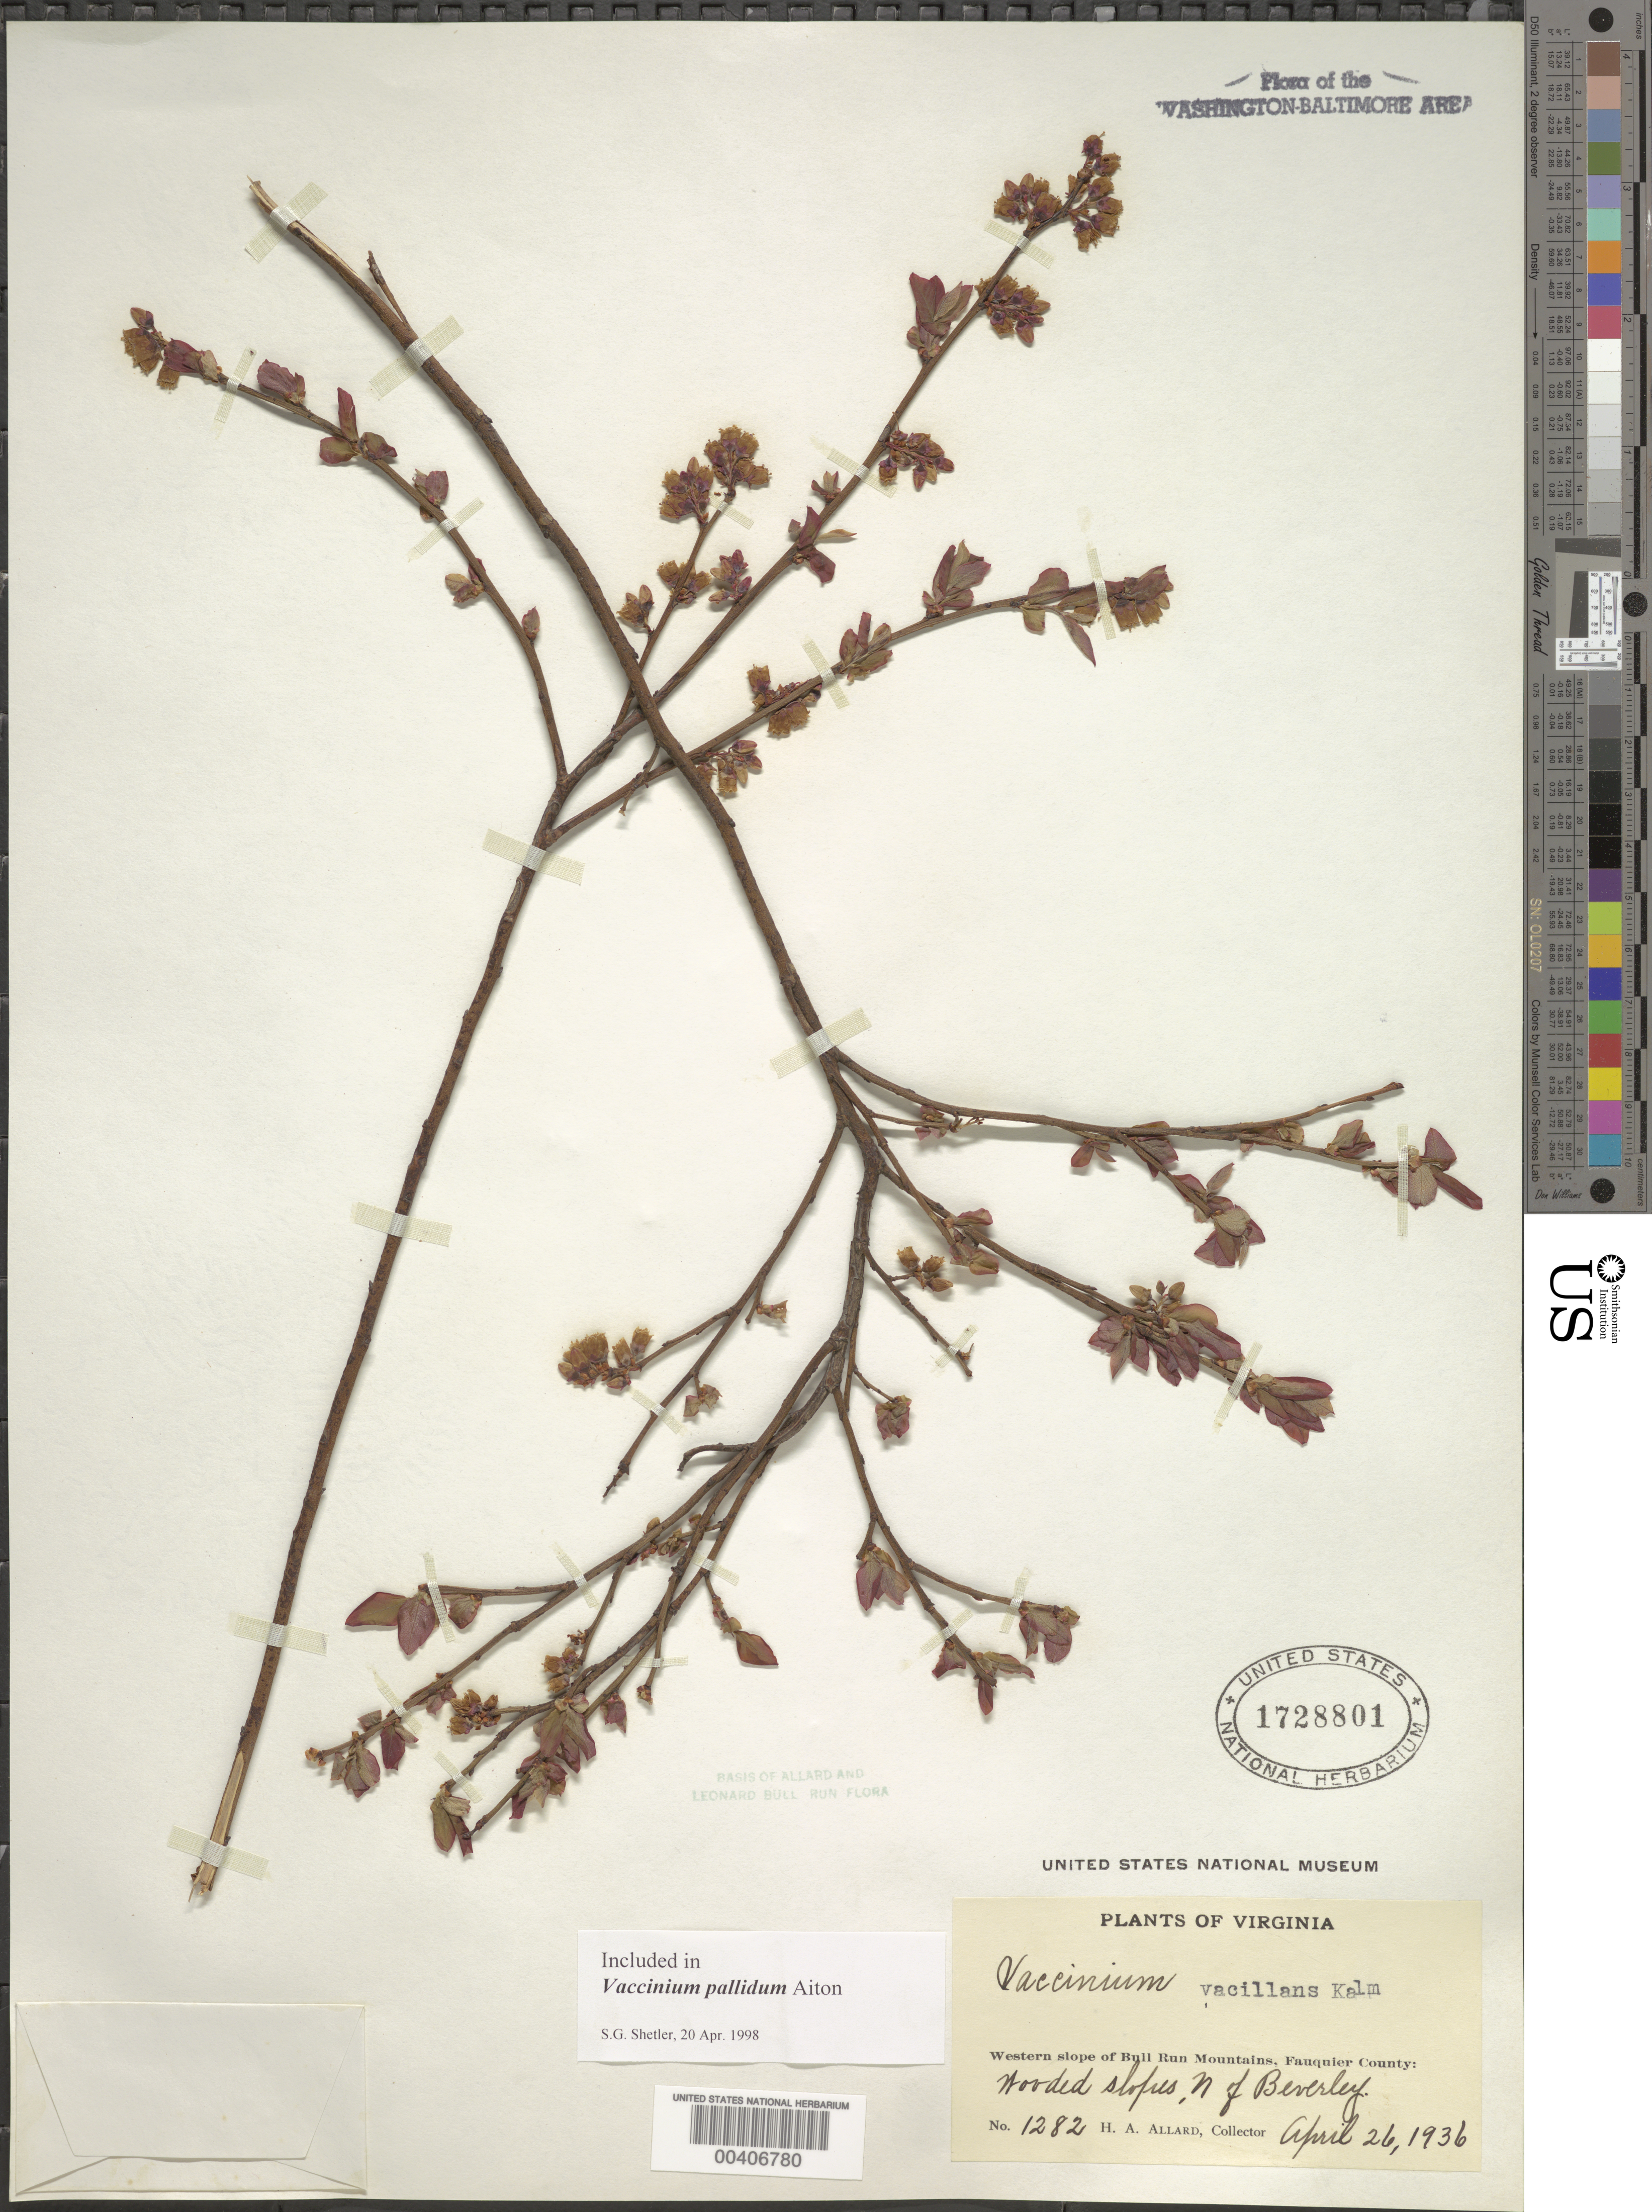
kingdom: Plantae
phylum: Tracheophyta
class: Magnoliopsida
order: Ericales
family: Ericaceae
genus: Vaccinium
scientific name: Vaccinium pallidum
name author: Aiton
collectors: H. A. Allard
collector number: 1282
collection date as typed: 26 Apr 1936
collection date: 1936-04-26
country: United States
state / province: Virginia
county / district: Fauquier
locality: Western Slope of Bull Run Mountains, North of Beverley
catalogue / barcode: US 1728801